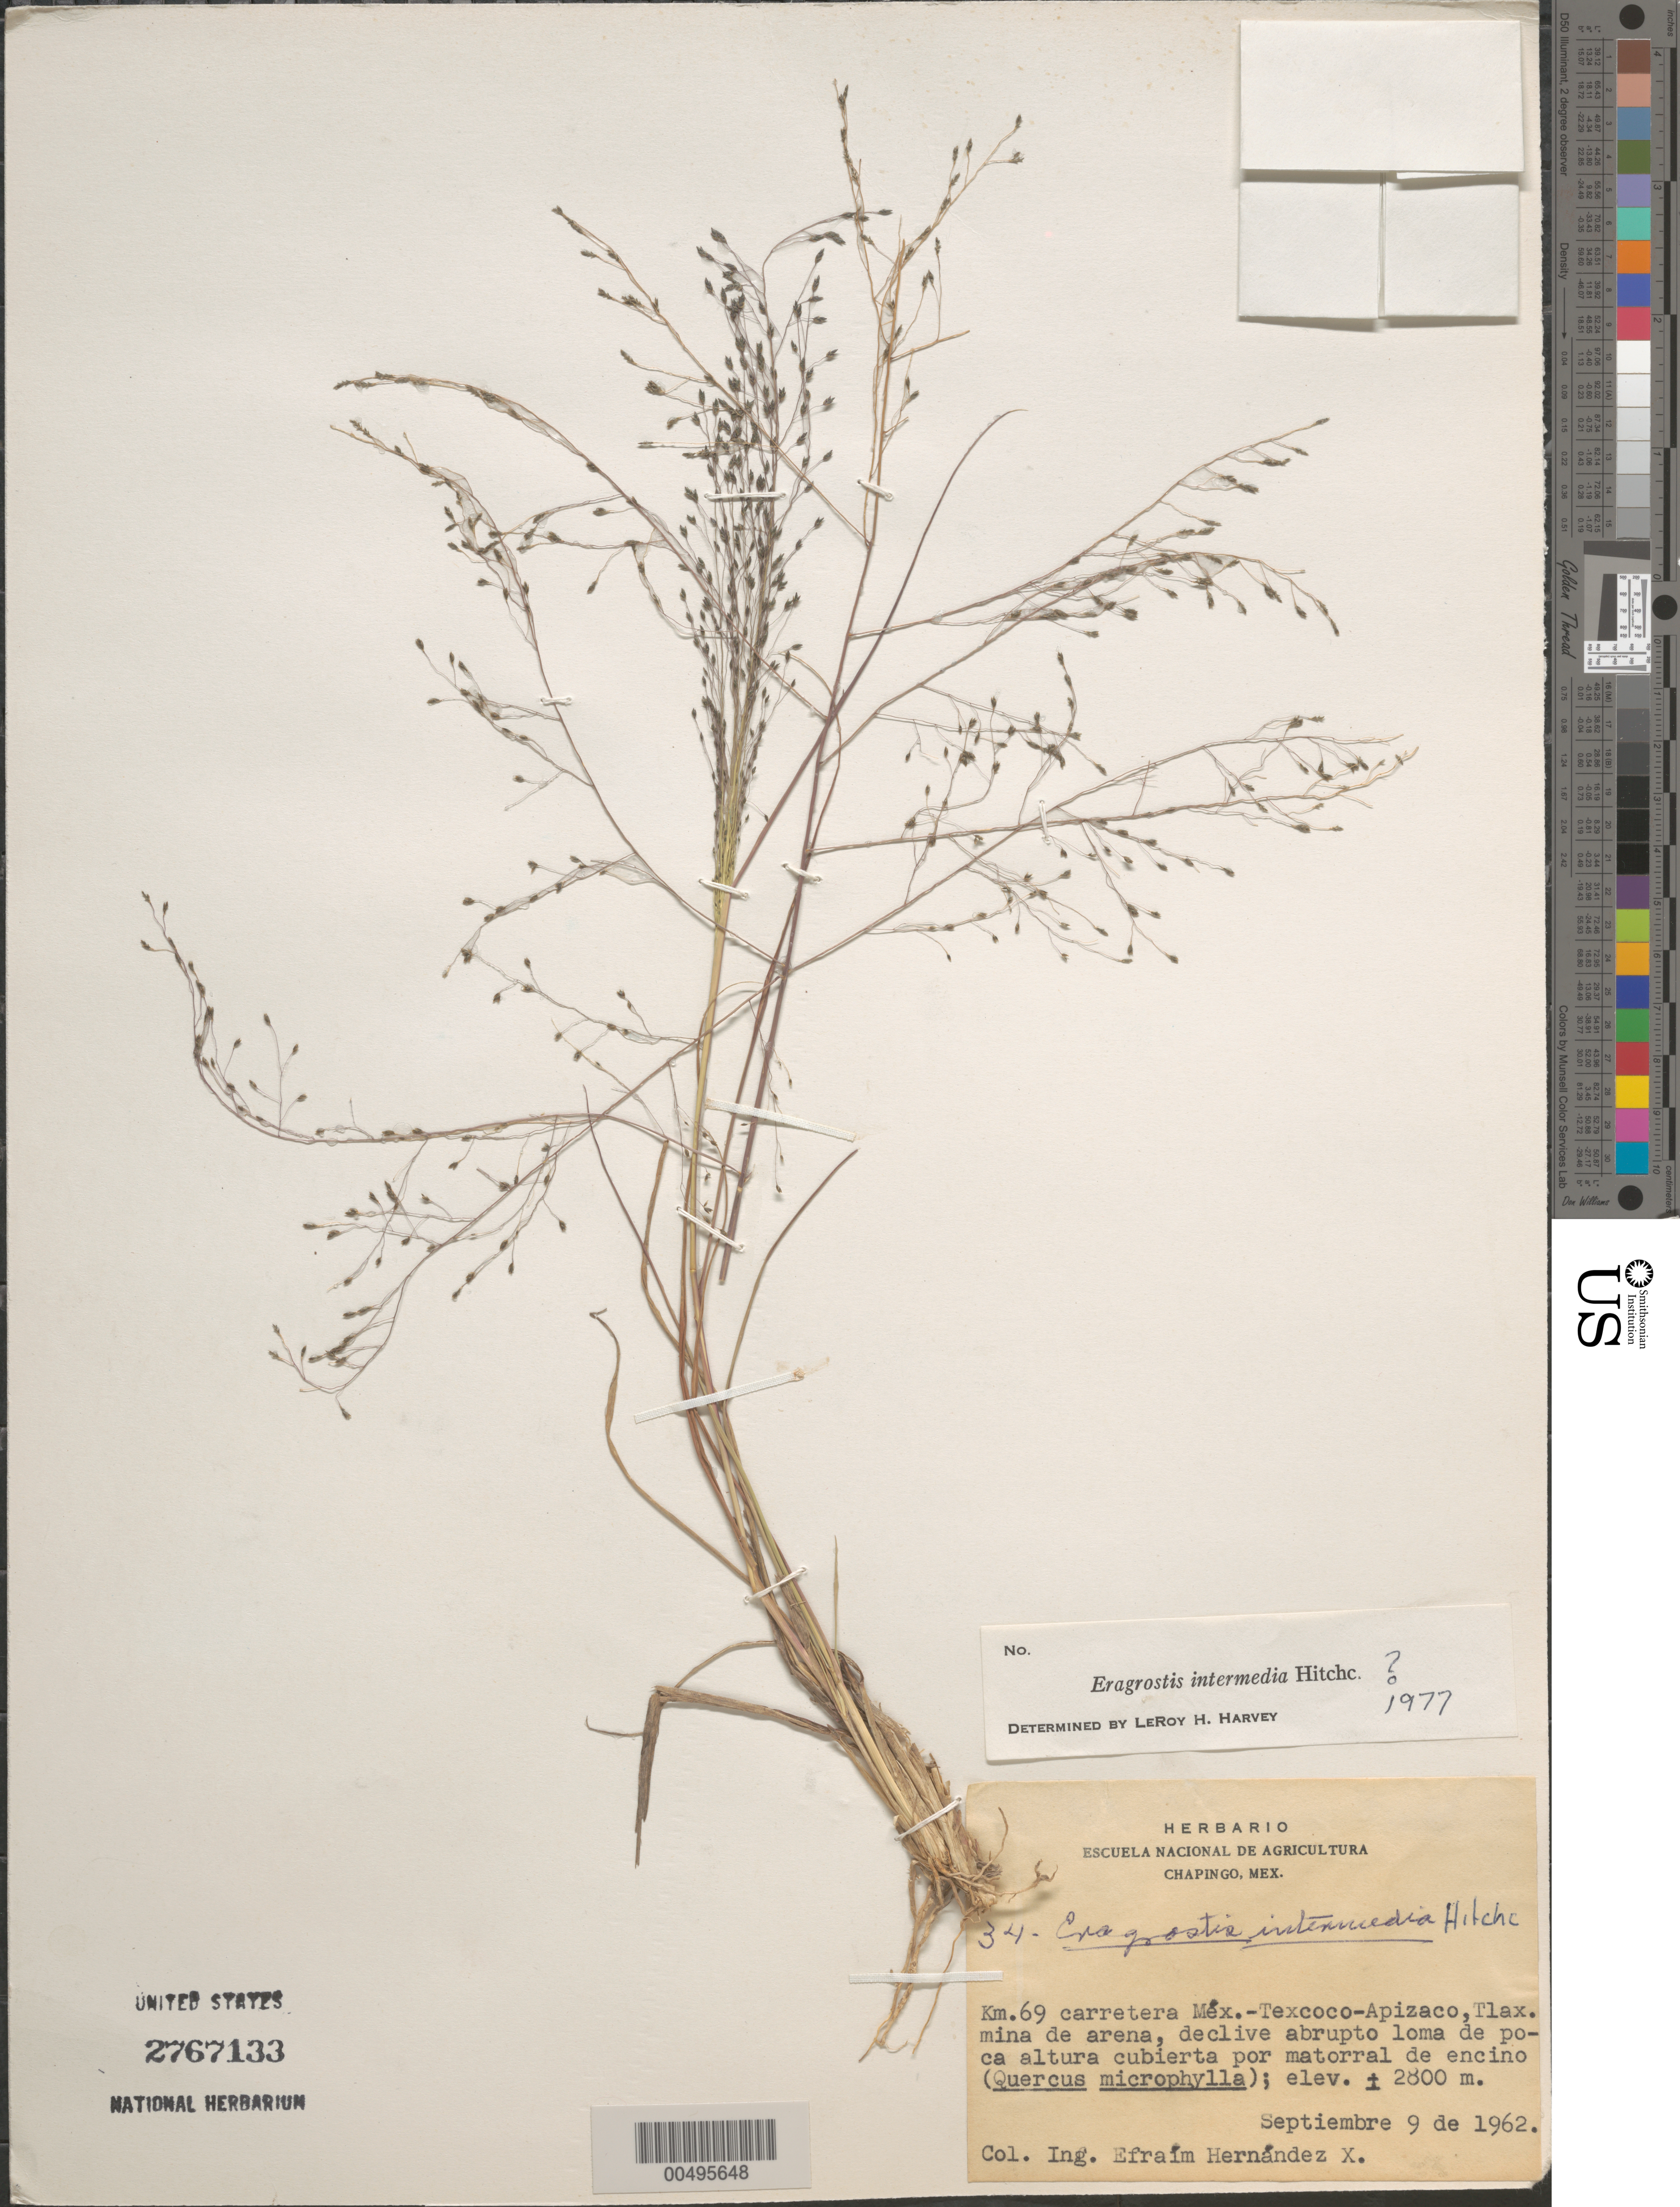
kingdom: Plantae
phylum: Tracheophyta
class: Liliopsida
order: Poales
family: Poaceae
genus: Eragrostis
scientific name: Eragrostis intermedia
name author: Hitchc.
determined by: Harvey, L. H.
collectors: E. I. Hernández-X.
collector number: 34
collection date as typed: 9 Sep 1962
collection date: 1962-09-09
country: Mexico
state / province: Tlaxcala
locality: Km 69 Méx-Texcoco-Apizaco Rd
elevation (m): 2800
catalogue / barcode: US 2767133